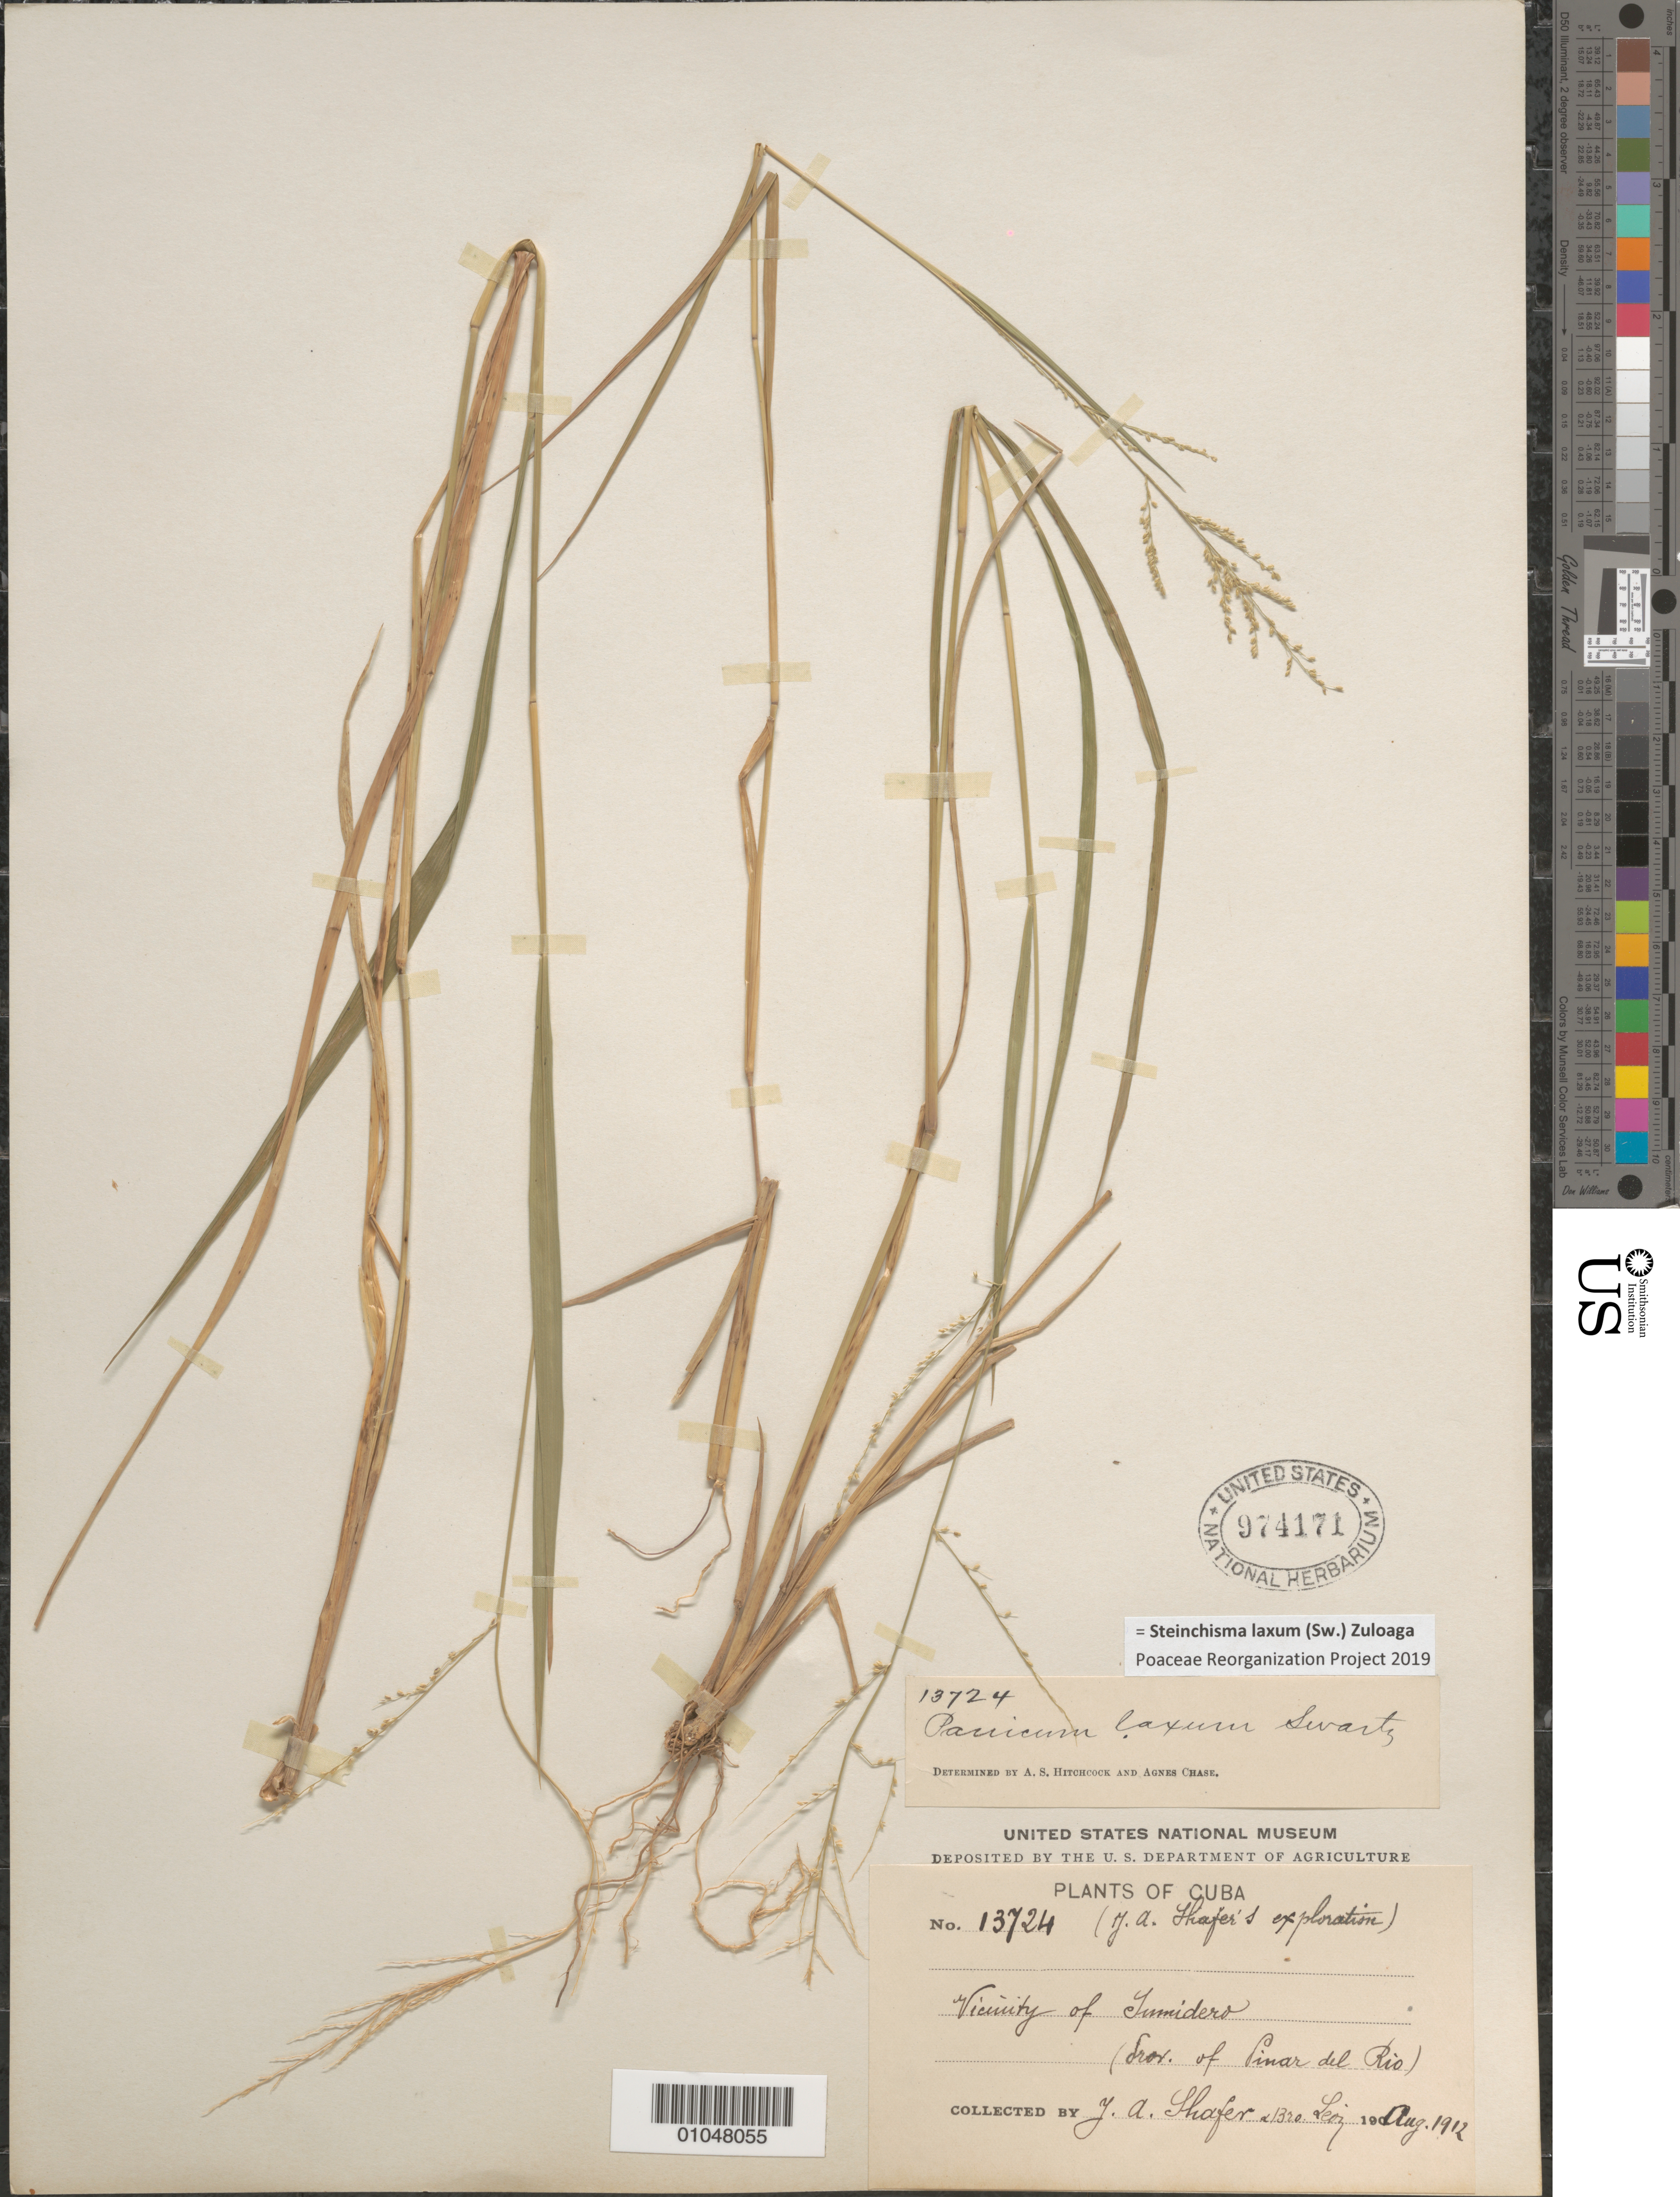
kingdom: Plantae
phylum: Tracheophyta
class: Liliopsida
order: Poales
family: Poaceae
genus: Panicum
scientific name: Panicum laxum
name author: Sw.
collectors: J. A. Shafer & Bro. León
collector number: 13724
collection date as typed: Aug 1912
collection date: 1912-08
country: Cuba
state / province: Pinar del Rio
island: Cuba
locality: Vic of Jumidero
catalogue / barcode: US 974171